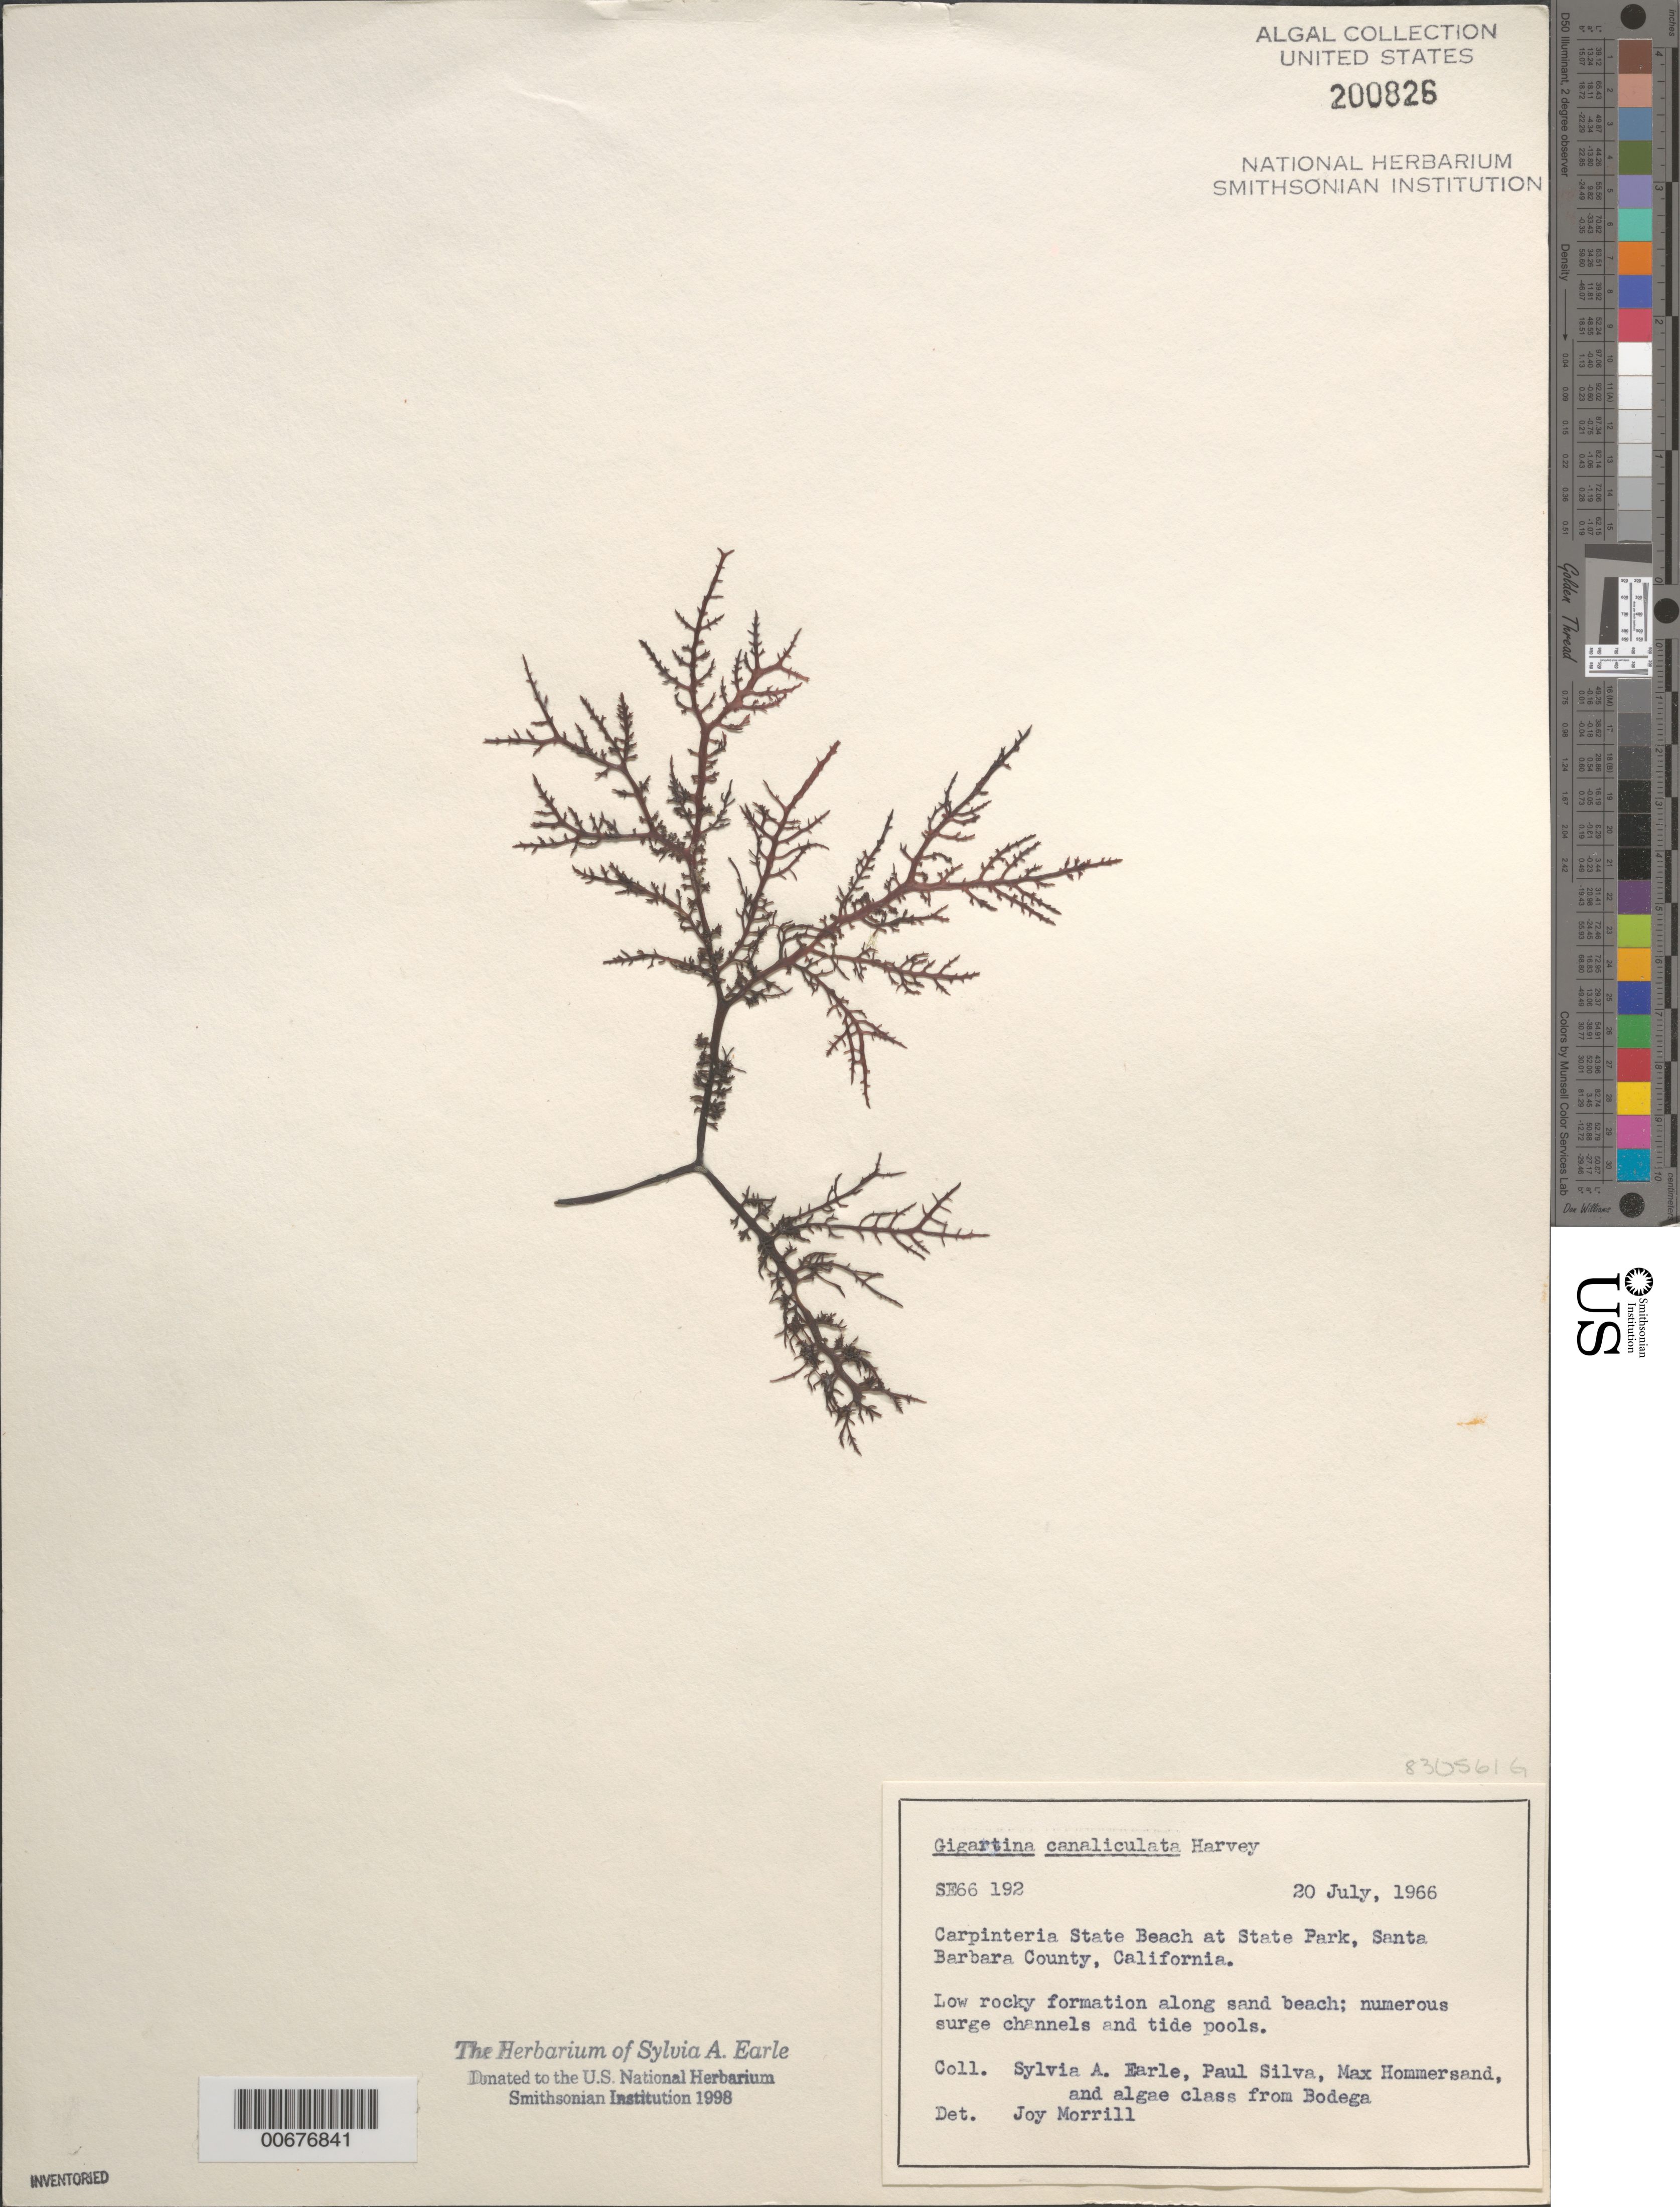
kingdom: Plantae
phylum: Rhodophyta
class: Florideophyceae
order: Gigartinales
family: Gigartinaceae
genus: Chondracanthus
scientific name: Chondracanthus canaliculatus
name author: (Harv.) Guiry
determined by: Algae name updating Project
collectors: S. A. Earle, P. C. Silva, M. H. Hommersand & Bodega Algae Class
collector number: SE 66192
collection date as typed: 20 Jul 1966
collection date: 1966-07-20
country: United States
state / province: California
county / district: Santa Barbara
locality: Carpinteria State Beach, State Park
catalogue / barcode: US 200826